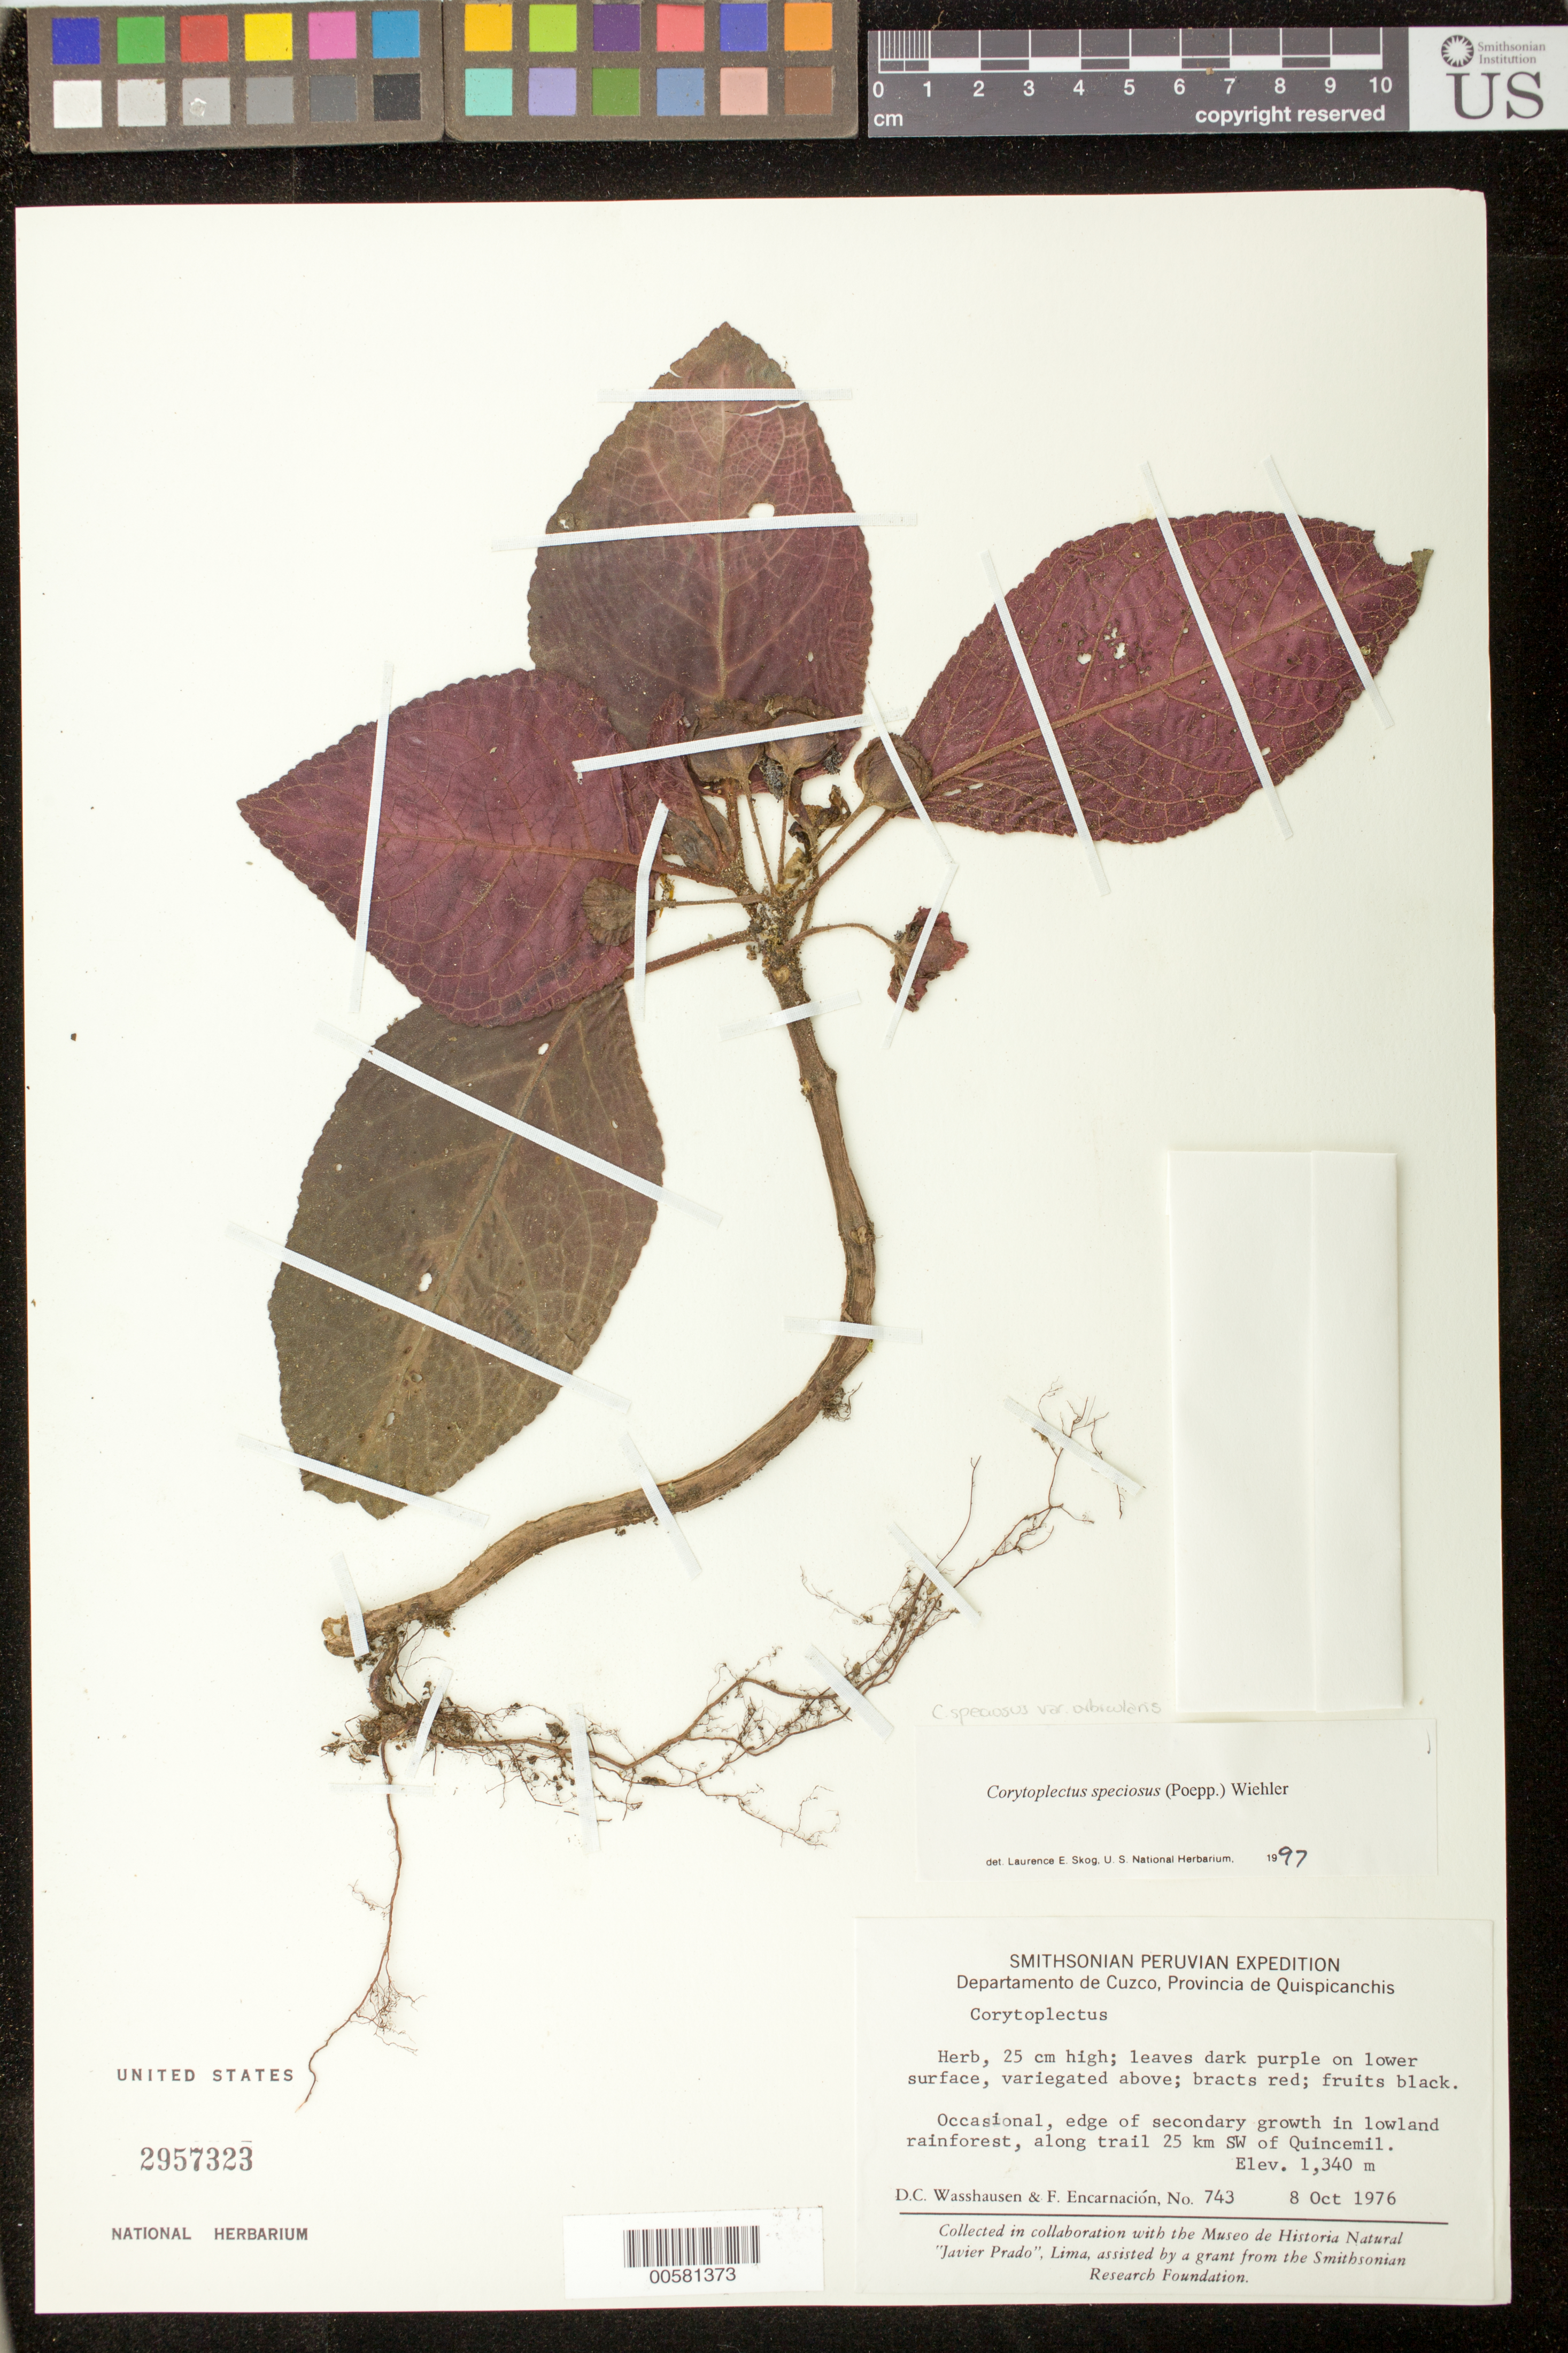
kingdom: Plantae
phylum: Tracheophyta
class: Magnoliopsida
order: Lamiales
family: Gesneriaceae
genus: Corytoplectus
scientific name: Corytoplectus speciosus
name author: (Poepp.) Wiehler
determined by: Skog, Laurence E.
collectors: D. C. Wasshausen & F. Encarnación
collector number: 743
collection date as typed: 08 Oct 1976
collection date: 1976-10-08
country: Peru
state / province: Cusco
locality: Prov. Quispicanchis; along trail 25 km SW of Quincemil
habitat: Edge of secondary growth in lowland rainforest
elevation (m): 1340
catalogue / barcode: US 2957323